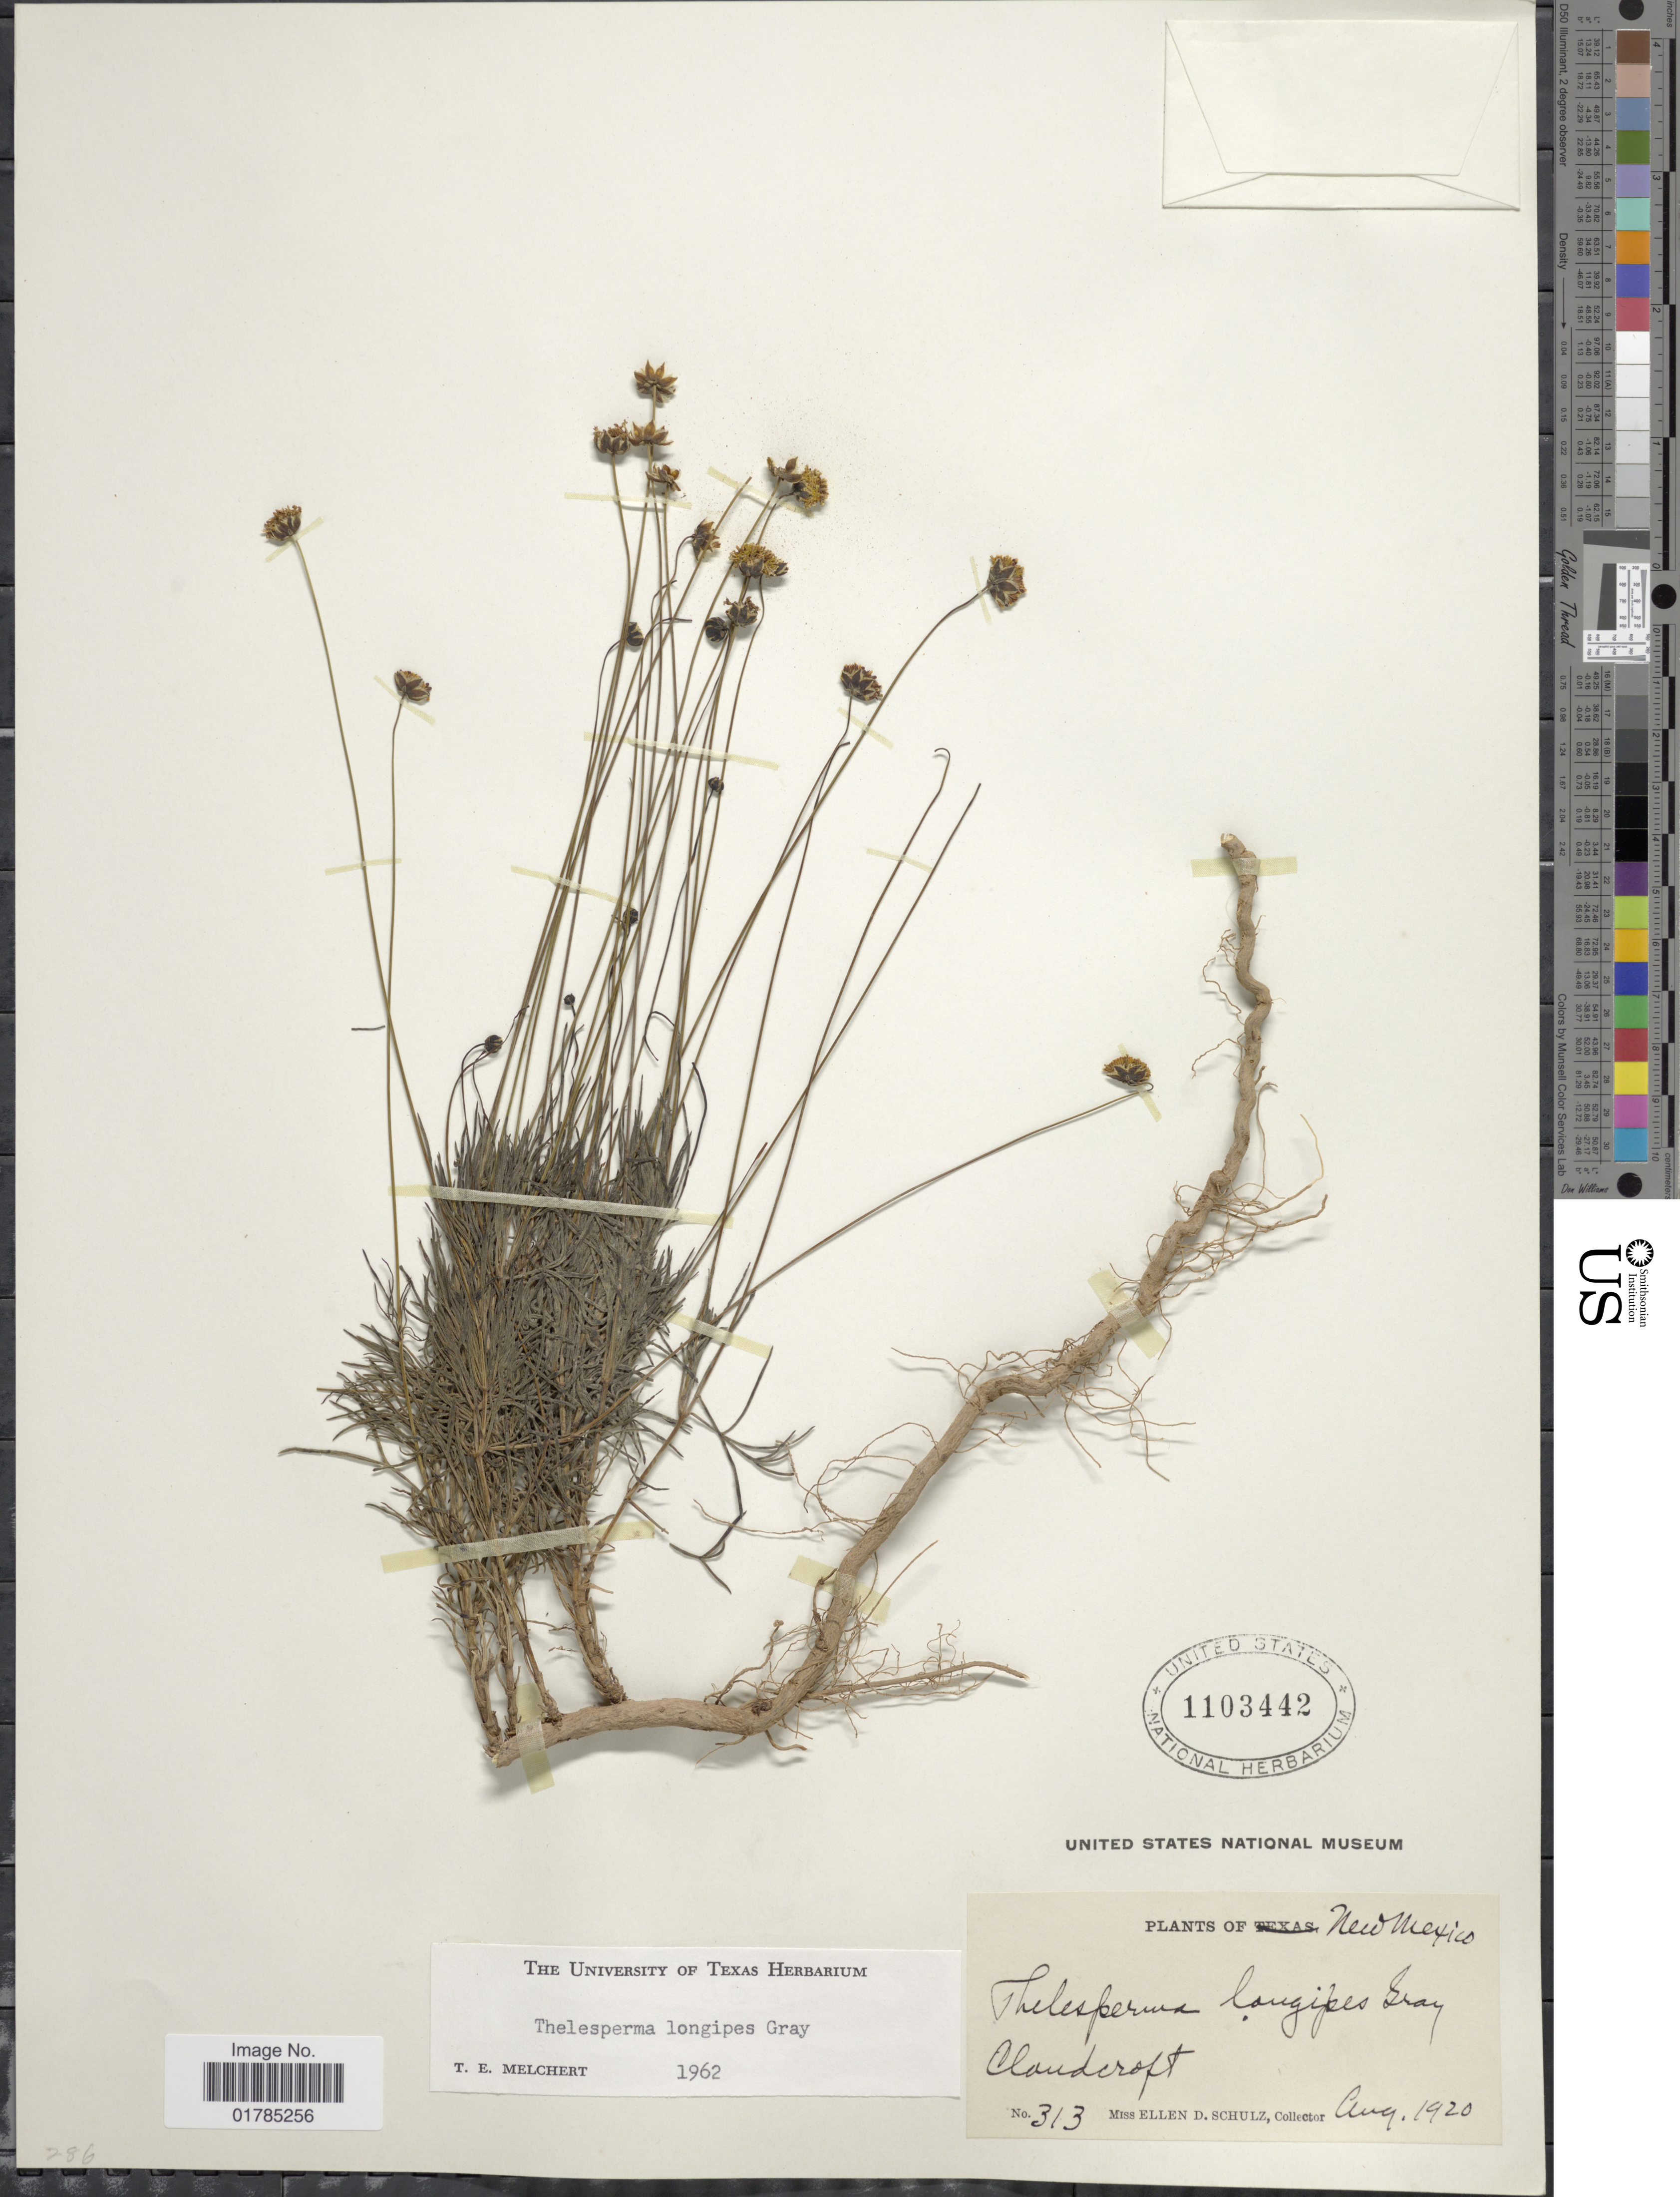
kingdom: Plantae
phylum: Tracheophyta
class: Magnoliopsida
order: Asterales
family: Asteraceae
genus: Thelesperma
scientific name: Thelesperma longipes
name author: A. Gray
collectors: E. D. Schulz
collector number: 313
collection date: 1920-08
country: United States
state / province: New Mexico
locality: Cloudcroft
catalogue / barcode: US 1103442